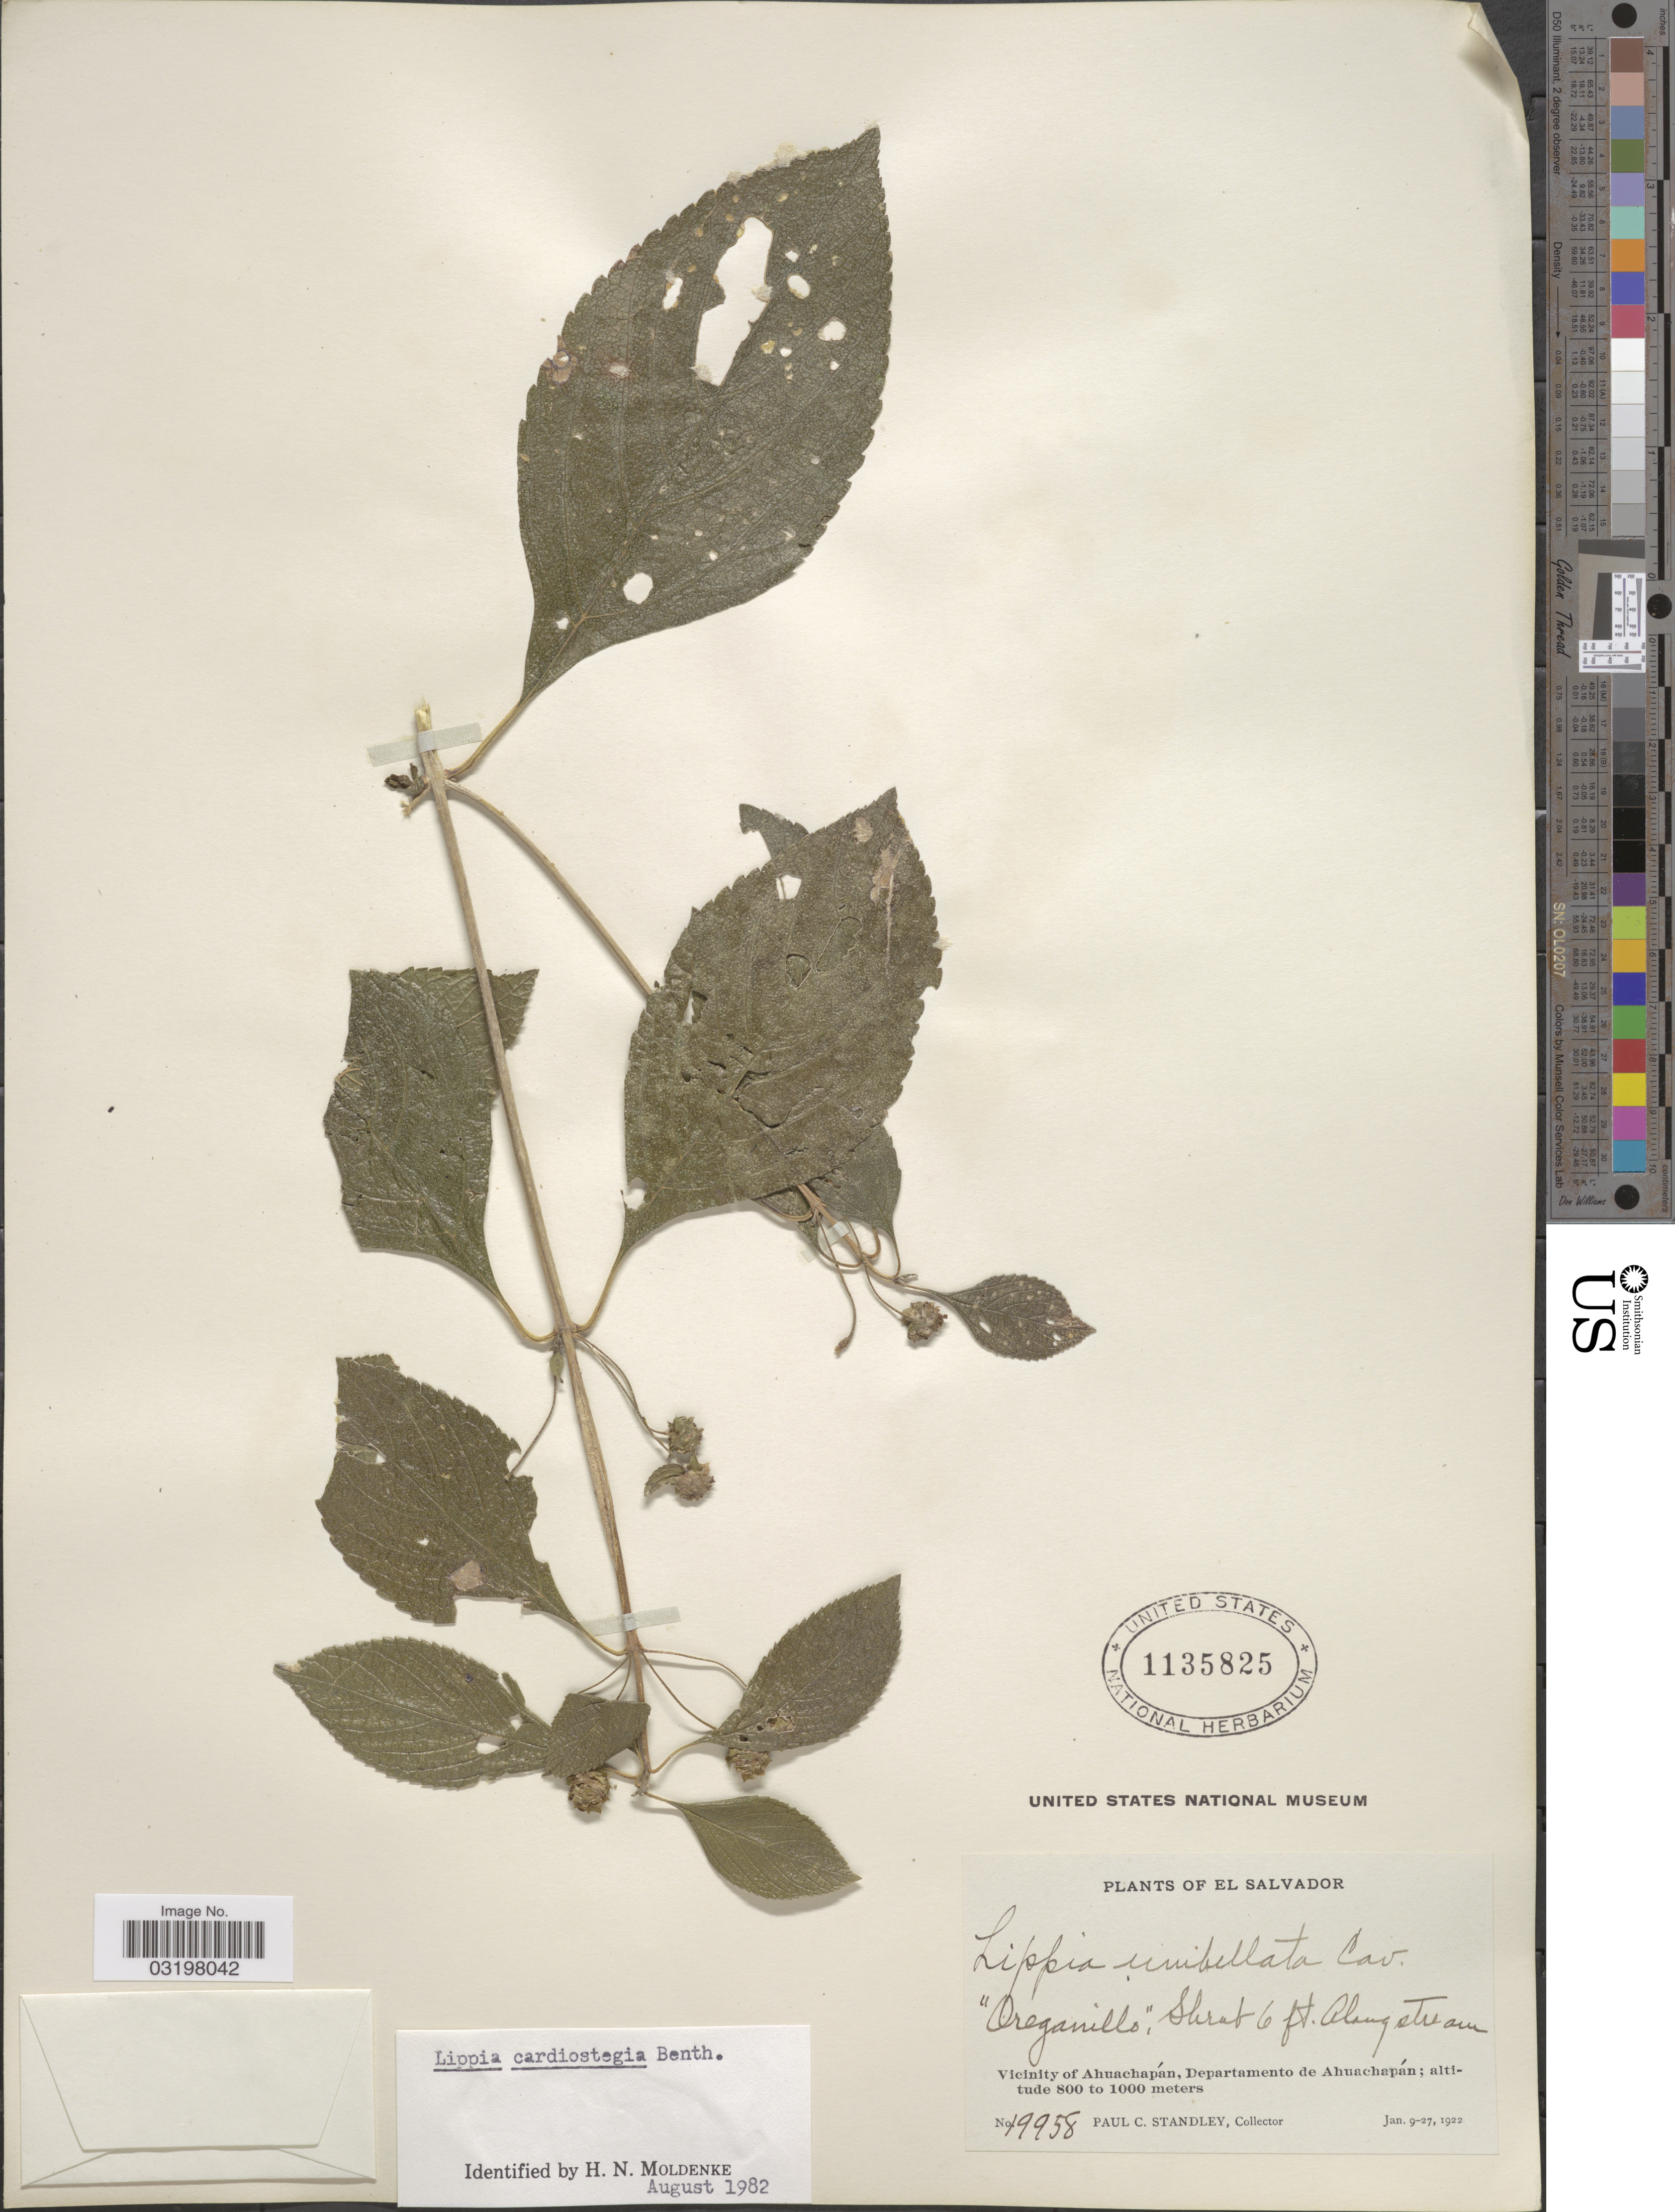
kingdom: Plantae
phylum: Tracheophyta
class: Magnoliopsida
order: Lamiales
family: Verbenaceae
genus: Lippia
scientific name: Lippia cardiostegia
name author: Benth.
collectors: P. C. Standley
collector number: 19958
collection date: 1922-01-09/1922-01-27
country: El Salvador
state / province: Ahuachapan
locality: Vicinity of Ahuachapán, Departamento de Ahuachapán.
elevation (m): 800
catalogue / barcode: US 1135825